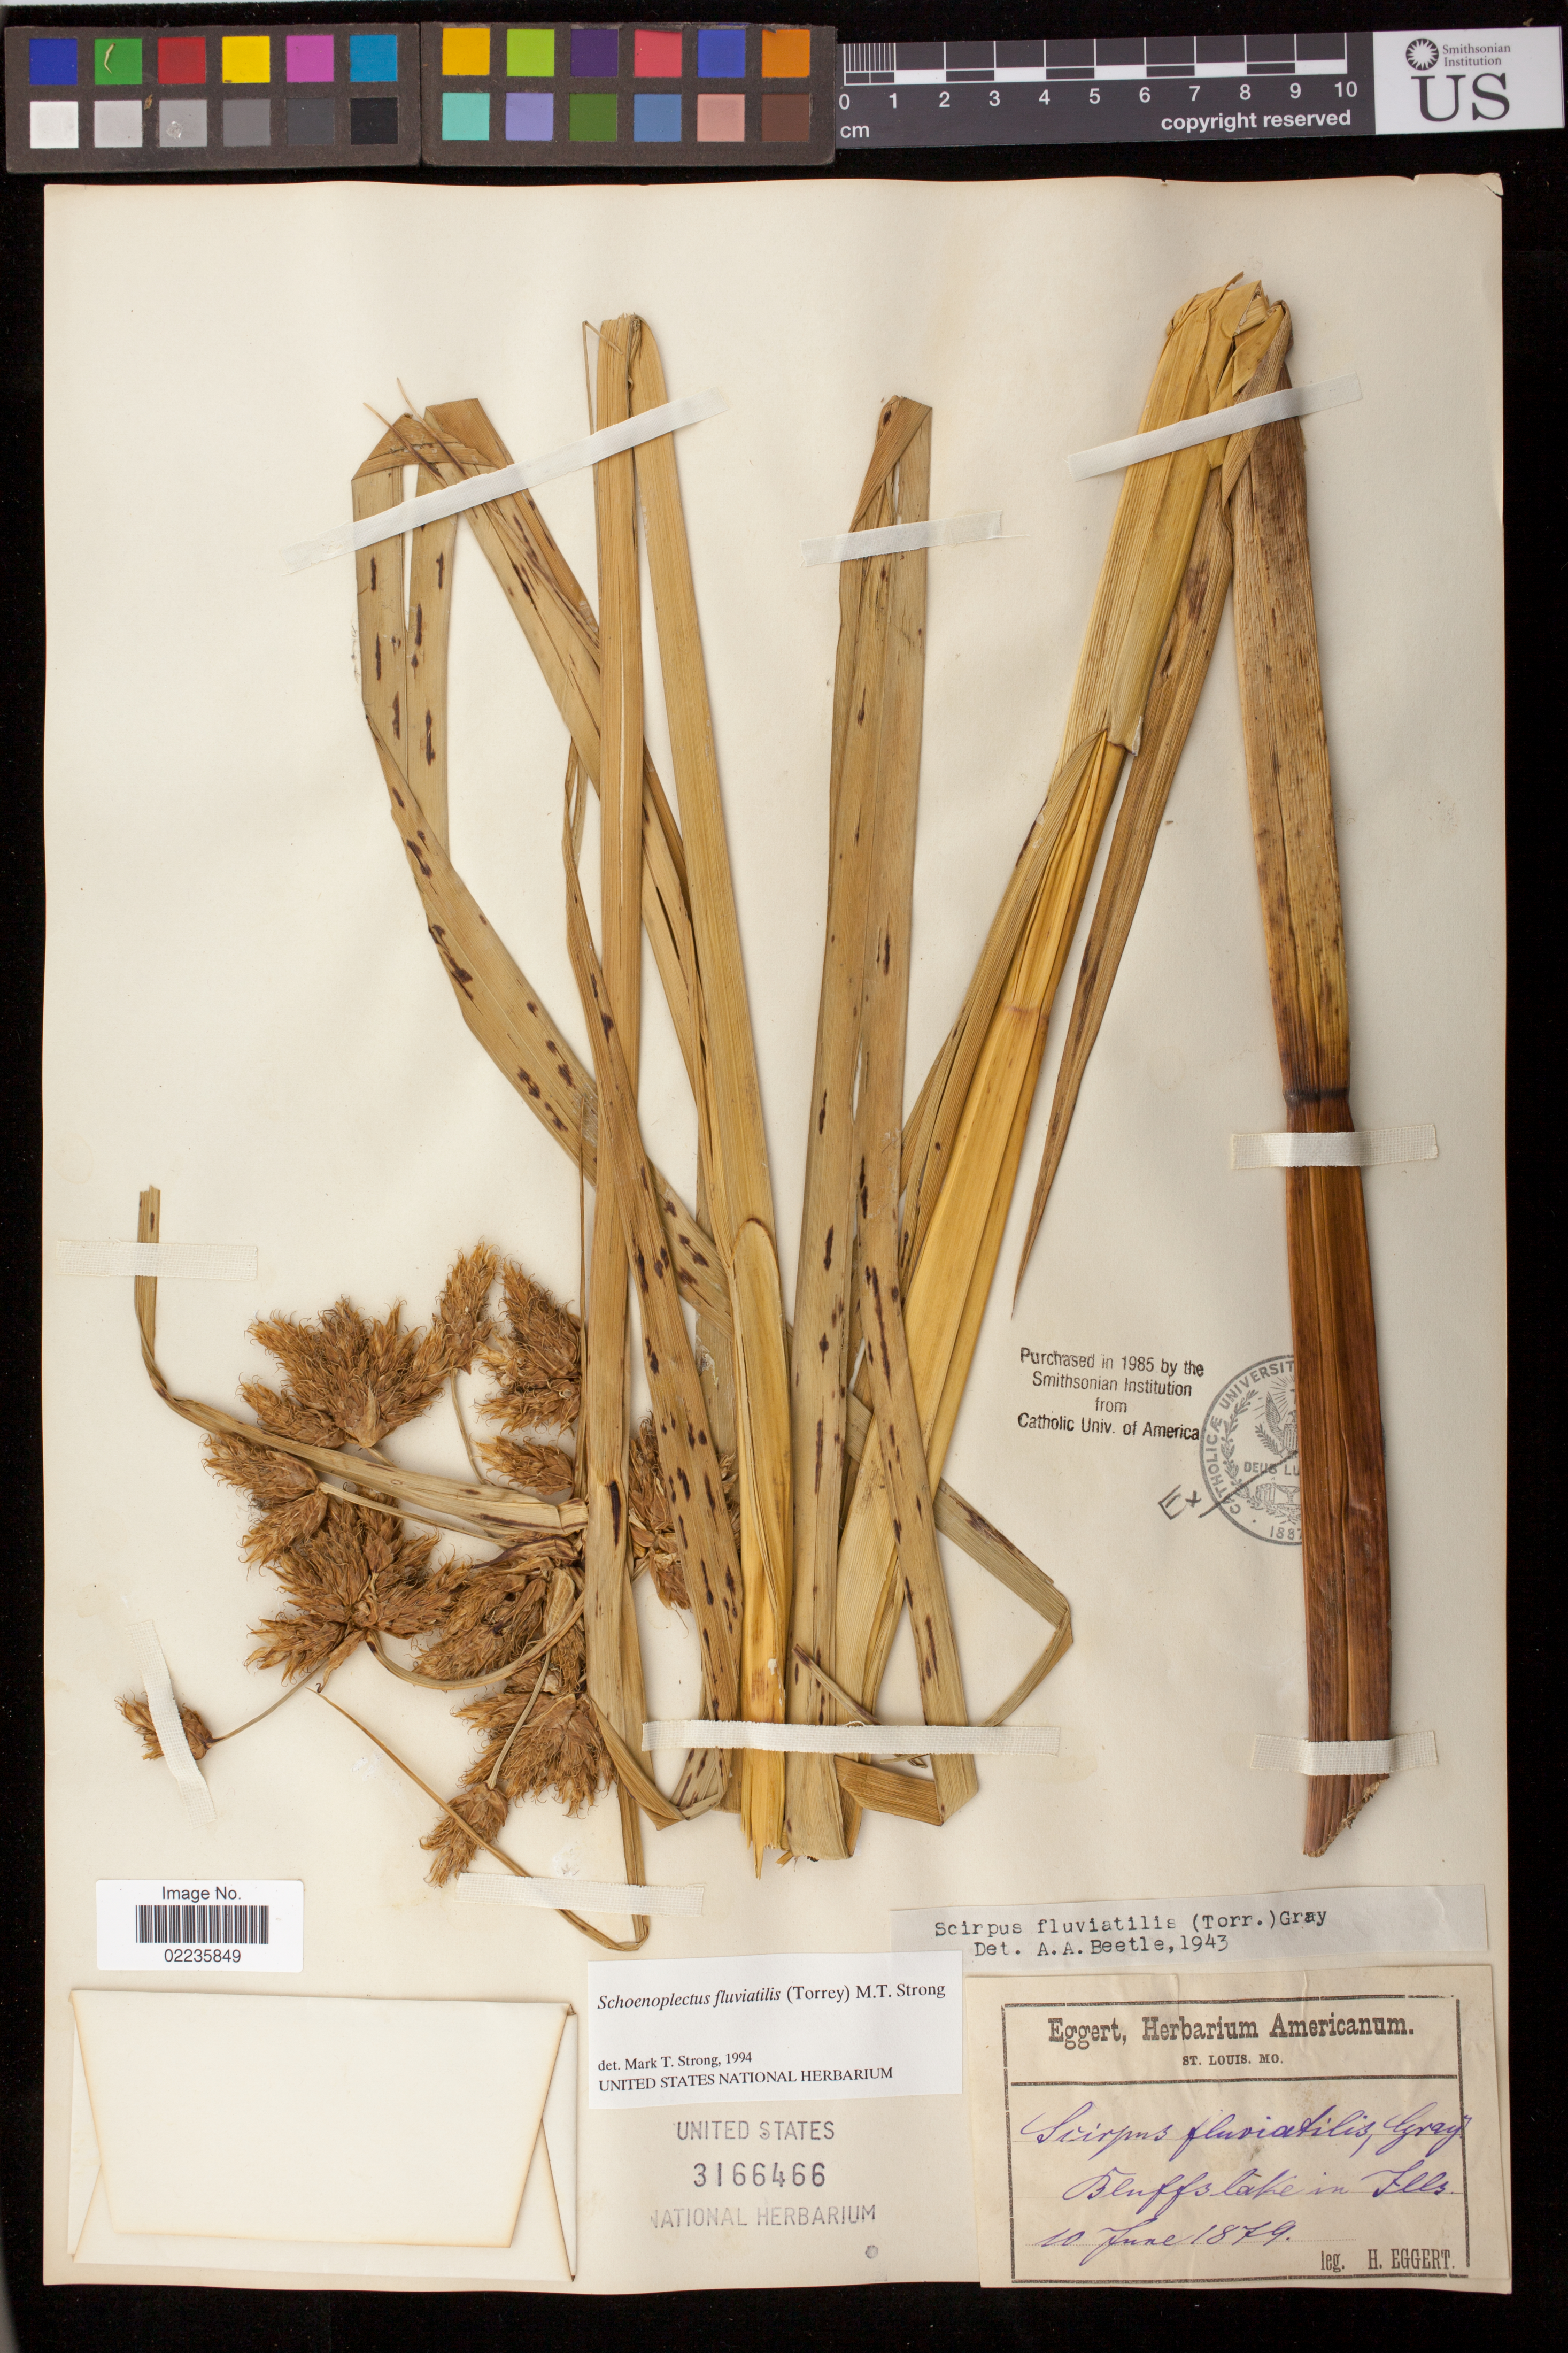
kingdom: Plantae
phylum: Tracheophyta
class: Liliopsida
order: Poales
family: Cyperaceae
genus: Bolboschoenus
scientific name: Bolboschoenus fluviatilis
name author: (Torr.) Soják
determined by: Strong, M. T., (US), Smithsonian Institution - National Museum of Natural History (UNITED STATES)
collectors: H. Eggert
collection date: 1879-06-10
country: United States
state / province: Iowa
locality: Bluffs lake in Flls.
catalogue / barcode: US 3166466